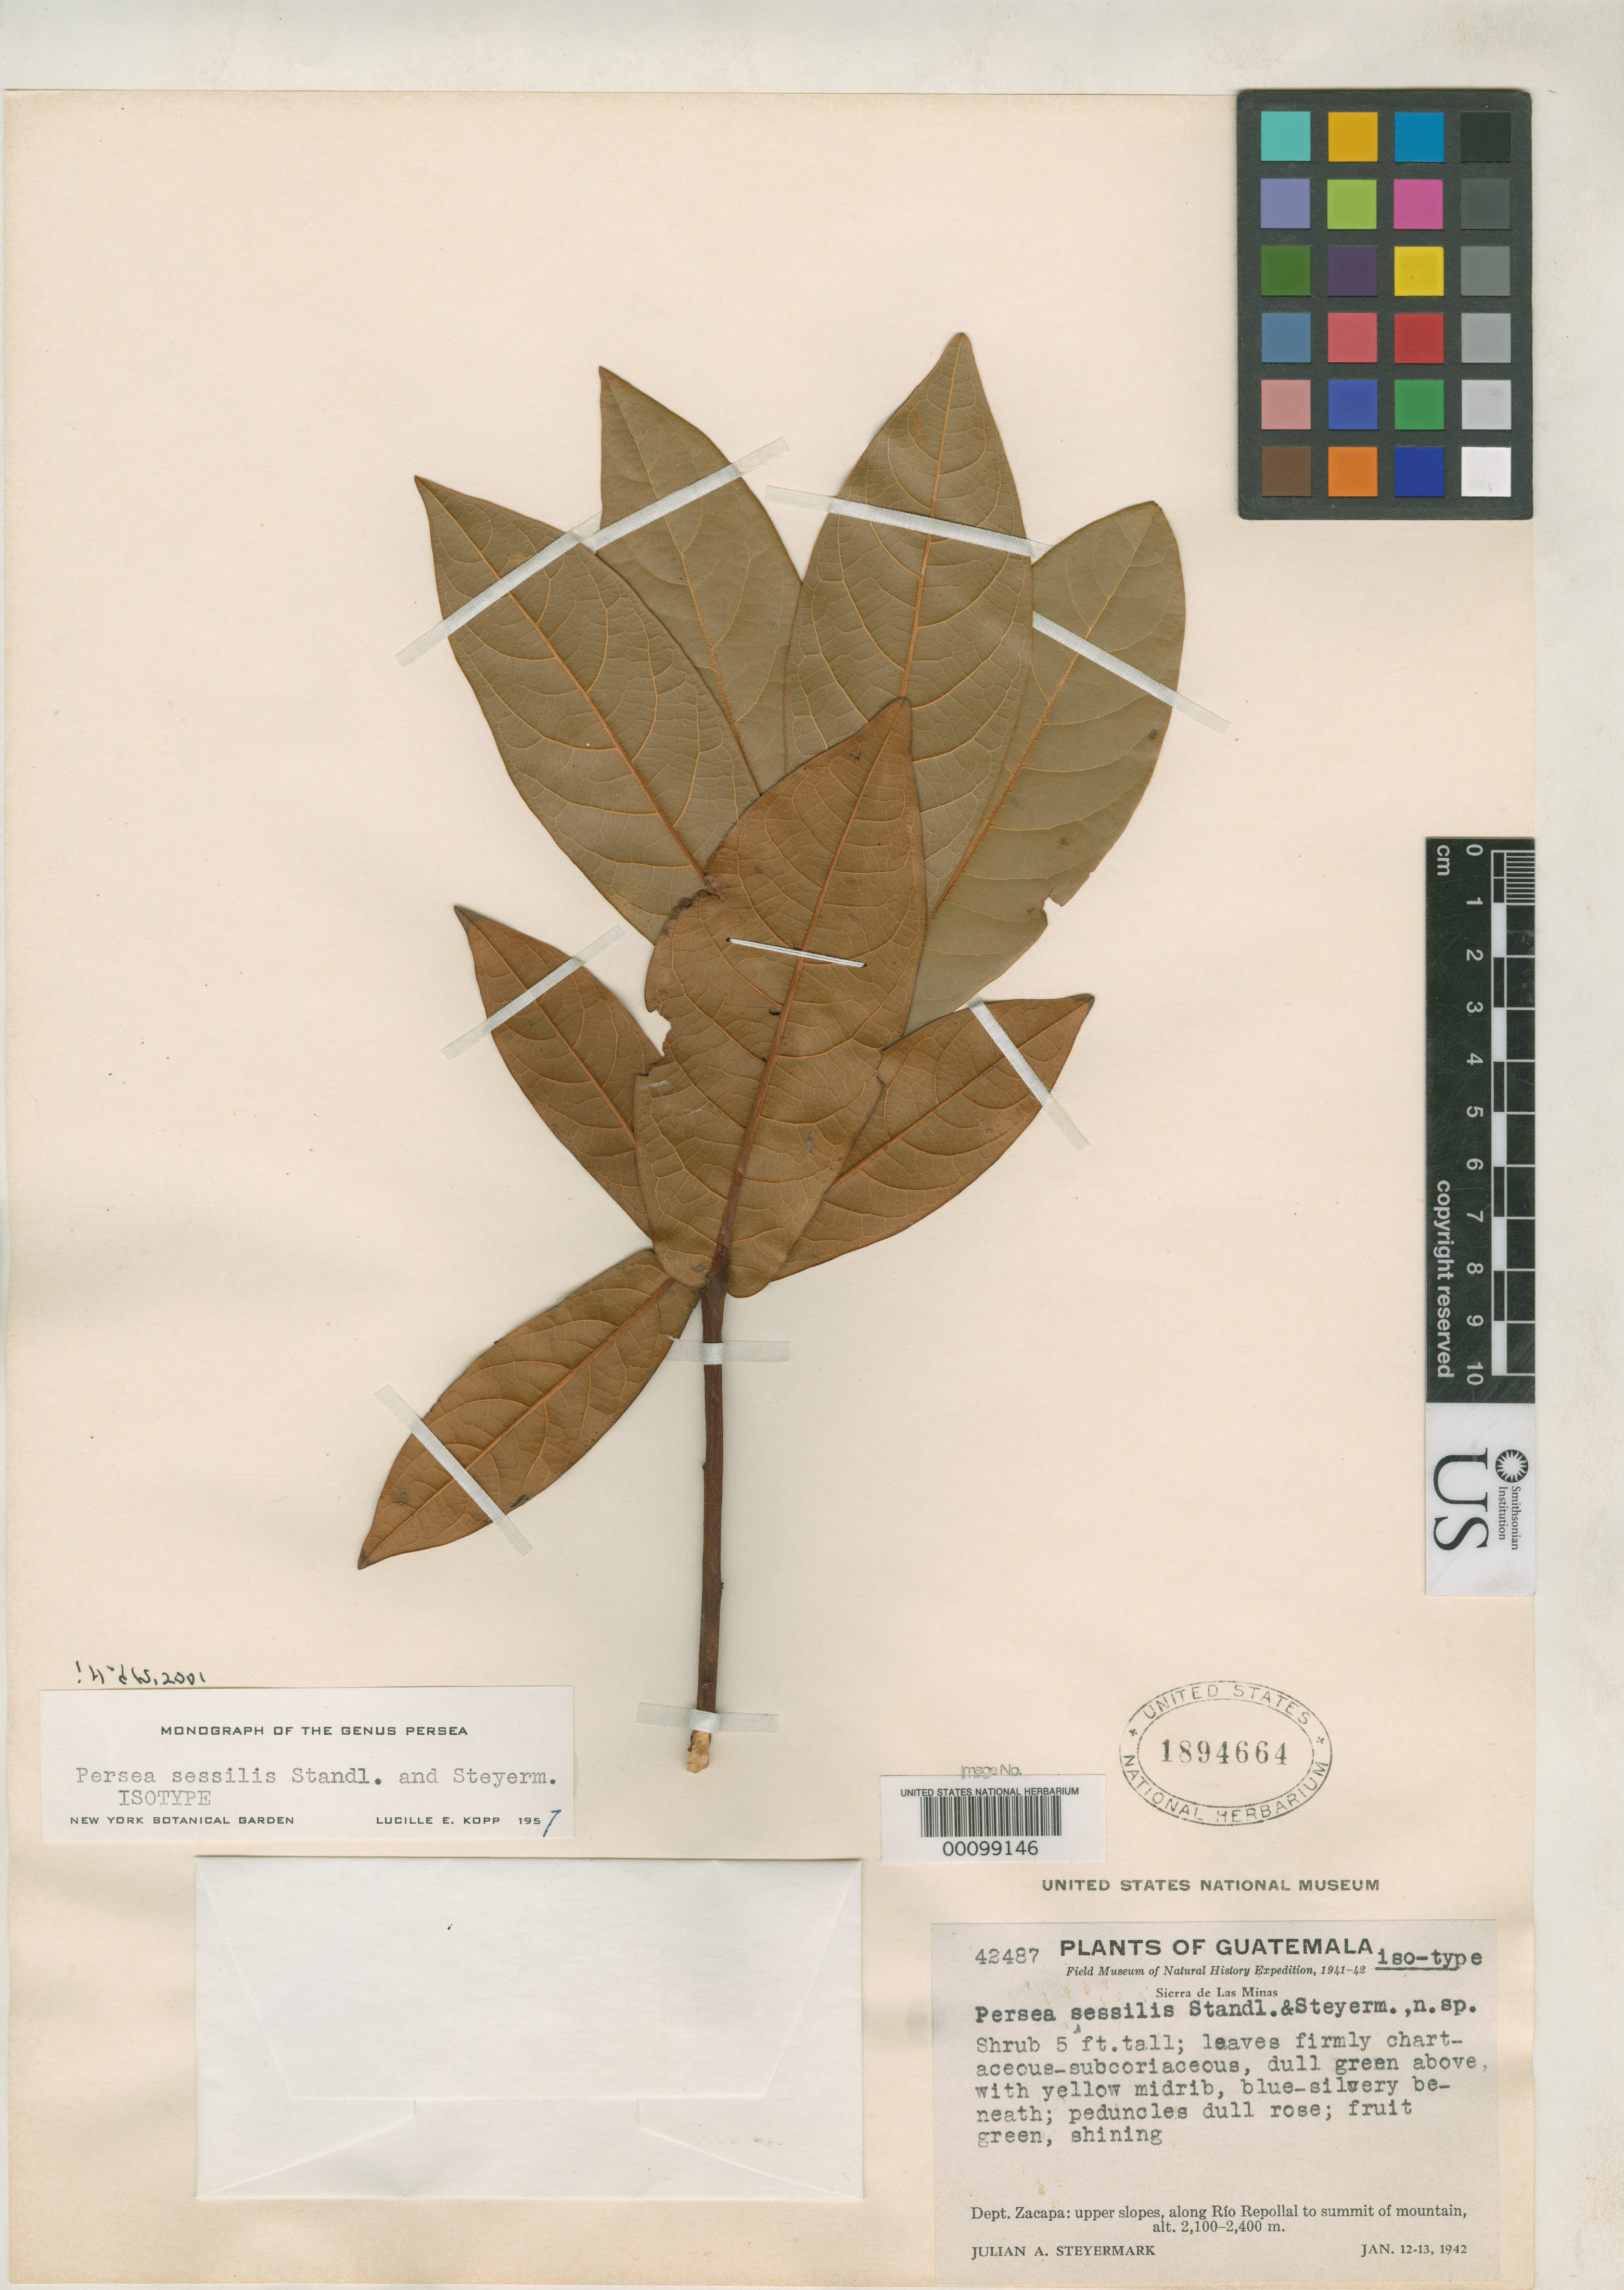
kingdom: Plantae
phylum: Tracheophyta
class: Magnoliopsida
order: Laurales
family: Lauraceae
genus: Persea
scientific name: Persea sessilis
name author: Standl. & Steyerm.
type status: Isotype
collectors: J. Steyermark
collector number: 42487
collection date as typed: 12 Jan 1942 to 13 Jan 1942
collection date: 1942-01-12/1942-01-13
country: Guatemala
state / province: Zacapa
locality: Sierra de las Minas, along Rio Repollal to summit of mountain.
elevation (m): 2100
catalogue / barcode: US 1894664